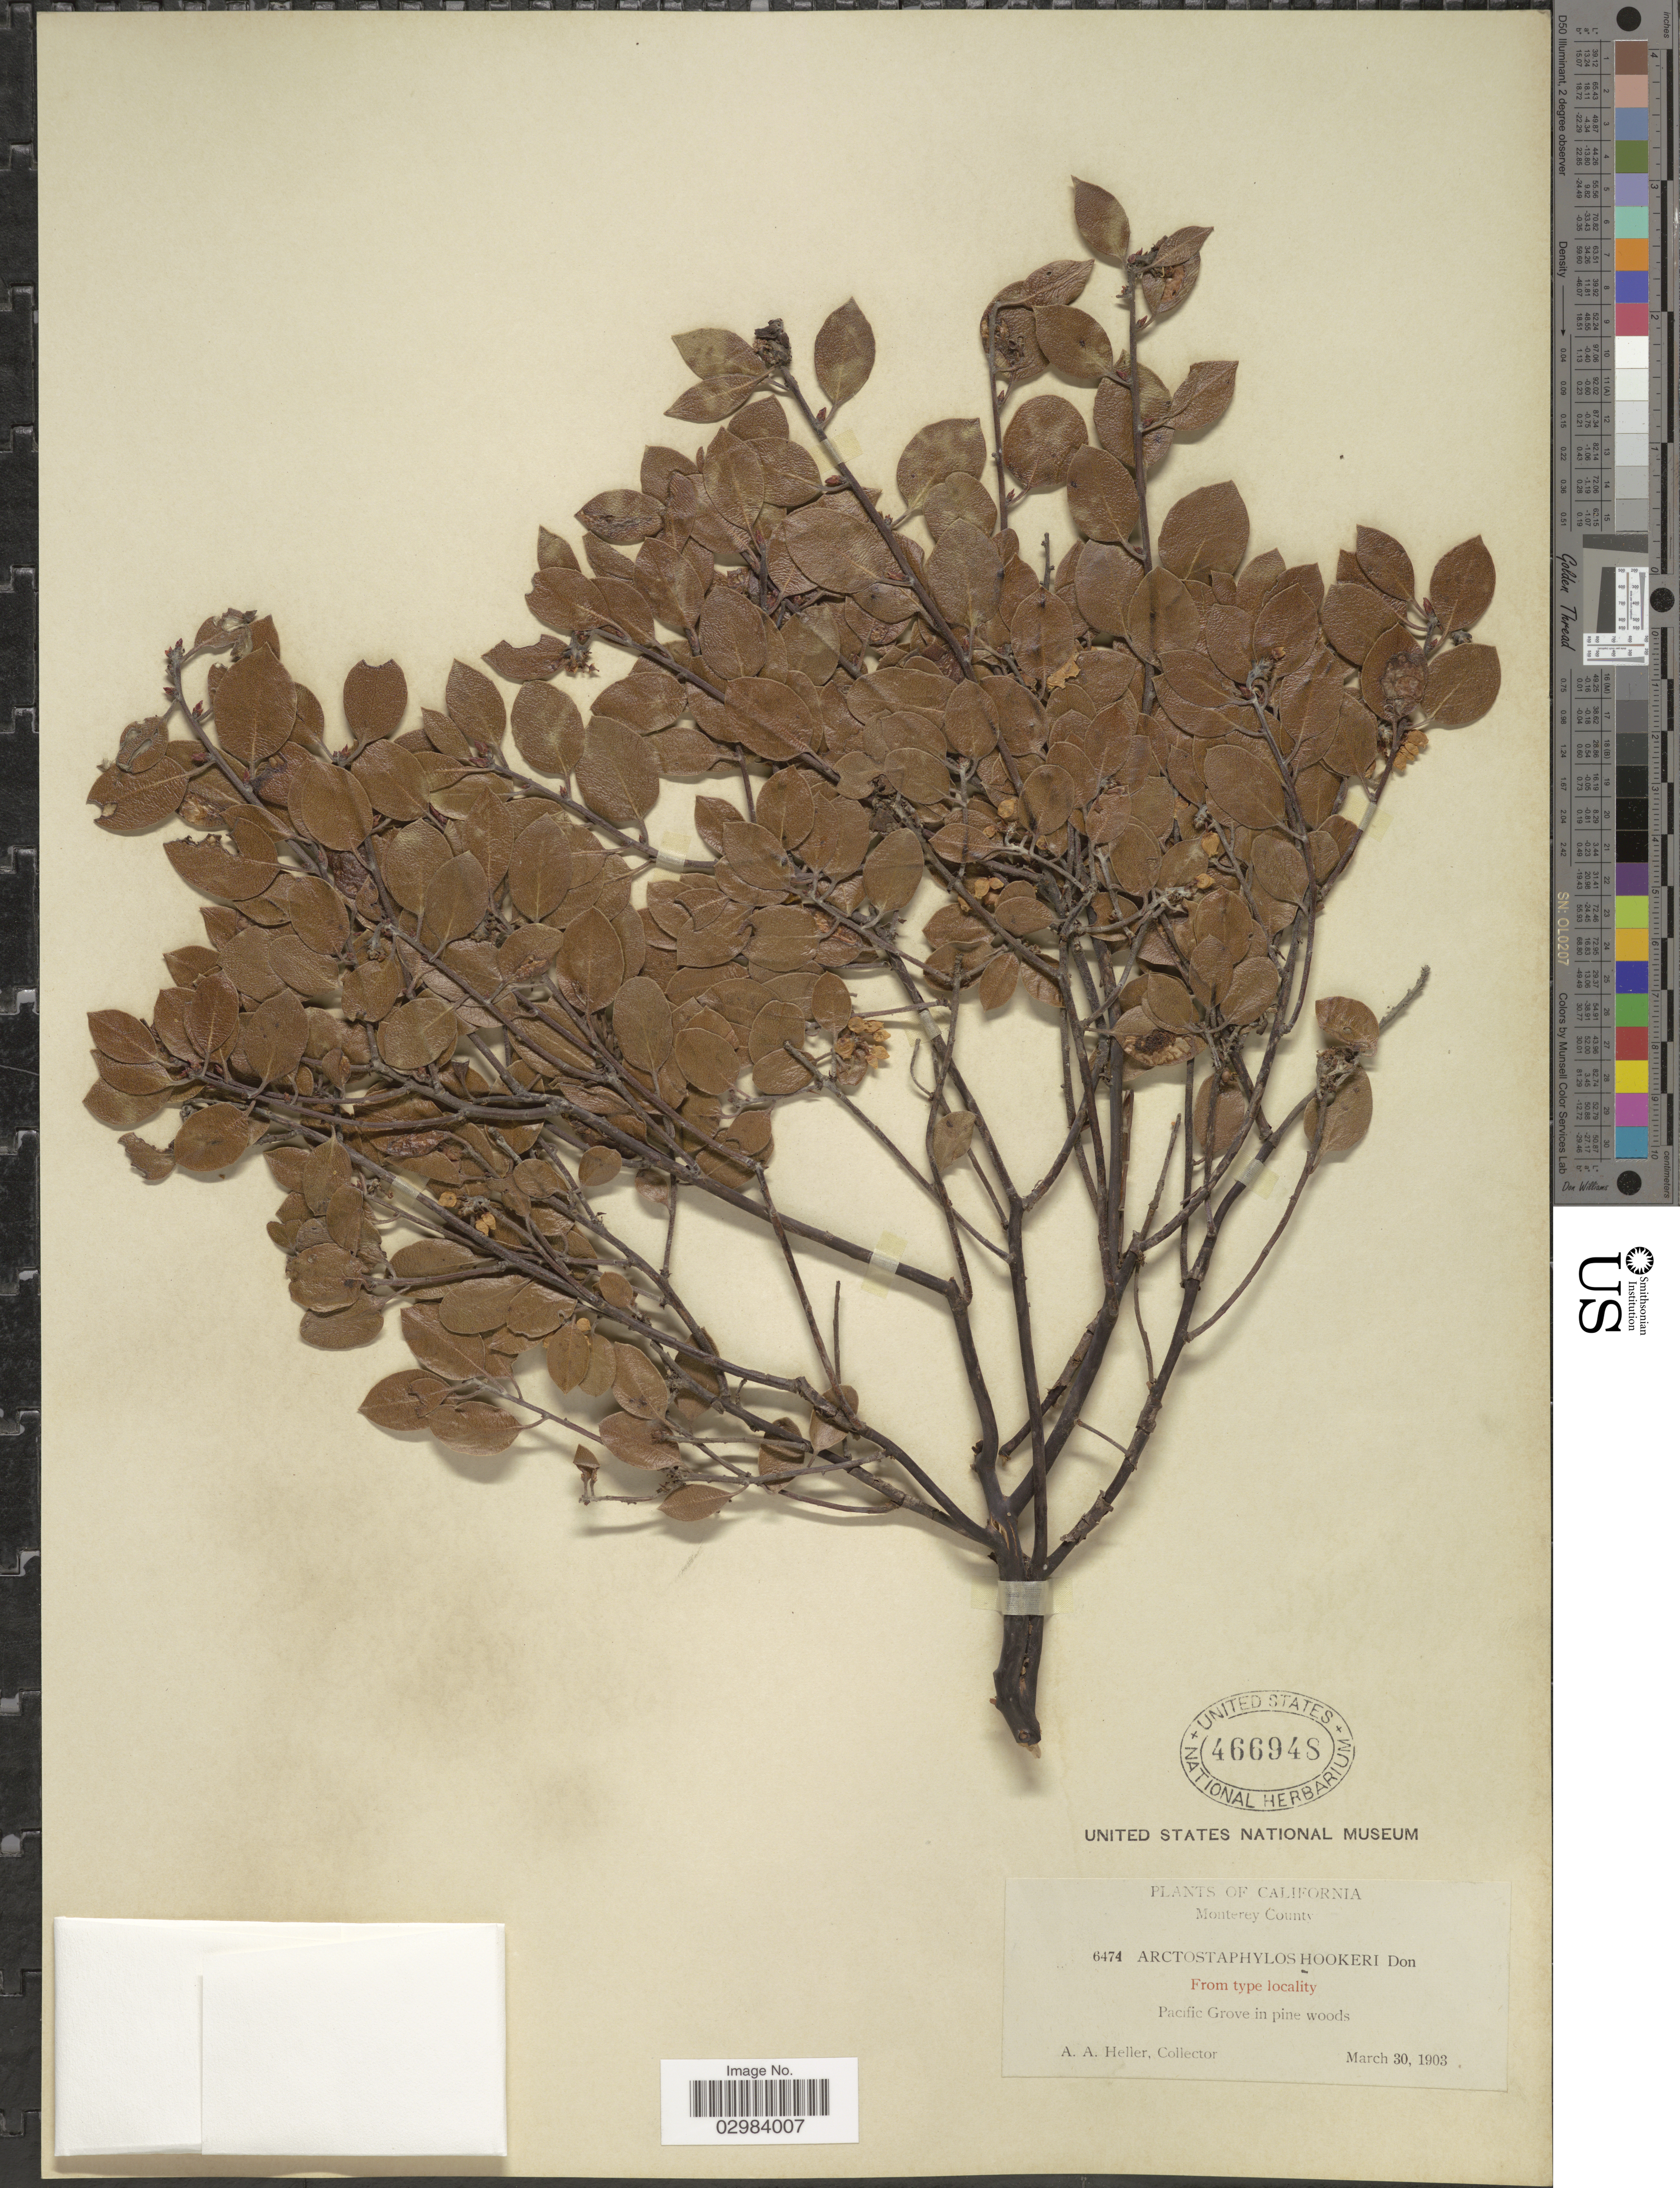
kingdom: Plantae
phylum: Tracheophyta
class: Magnoliopsida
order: Ericales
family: Ericaceae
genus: Arctostaphylos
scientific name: Arctostaphylos hookeri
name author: G. Don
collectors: A. A. Heller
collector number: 6474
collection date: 1903-03-30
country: United States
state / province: California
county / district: Monterey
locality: Monterey County, Pacific Grove in pine woods.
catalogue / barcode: US 466948